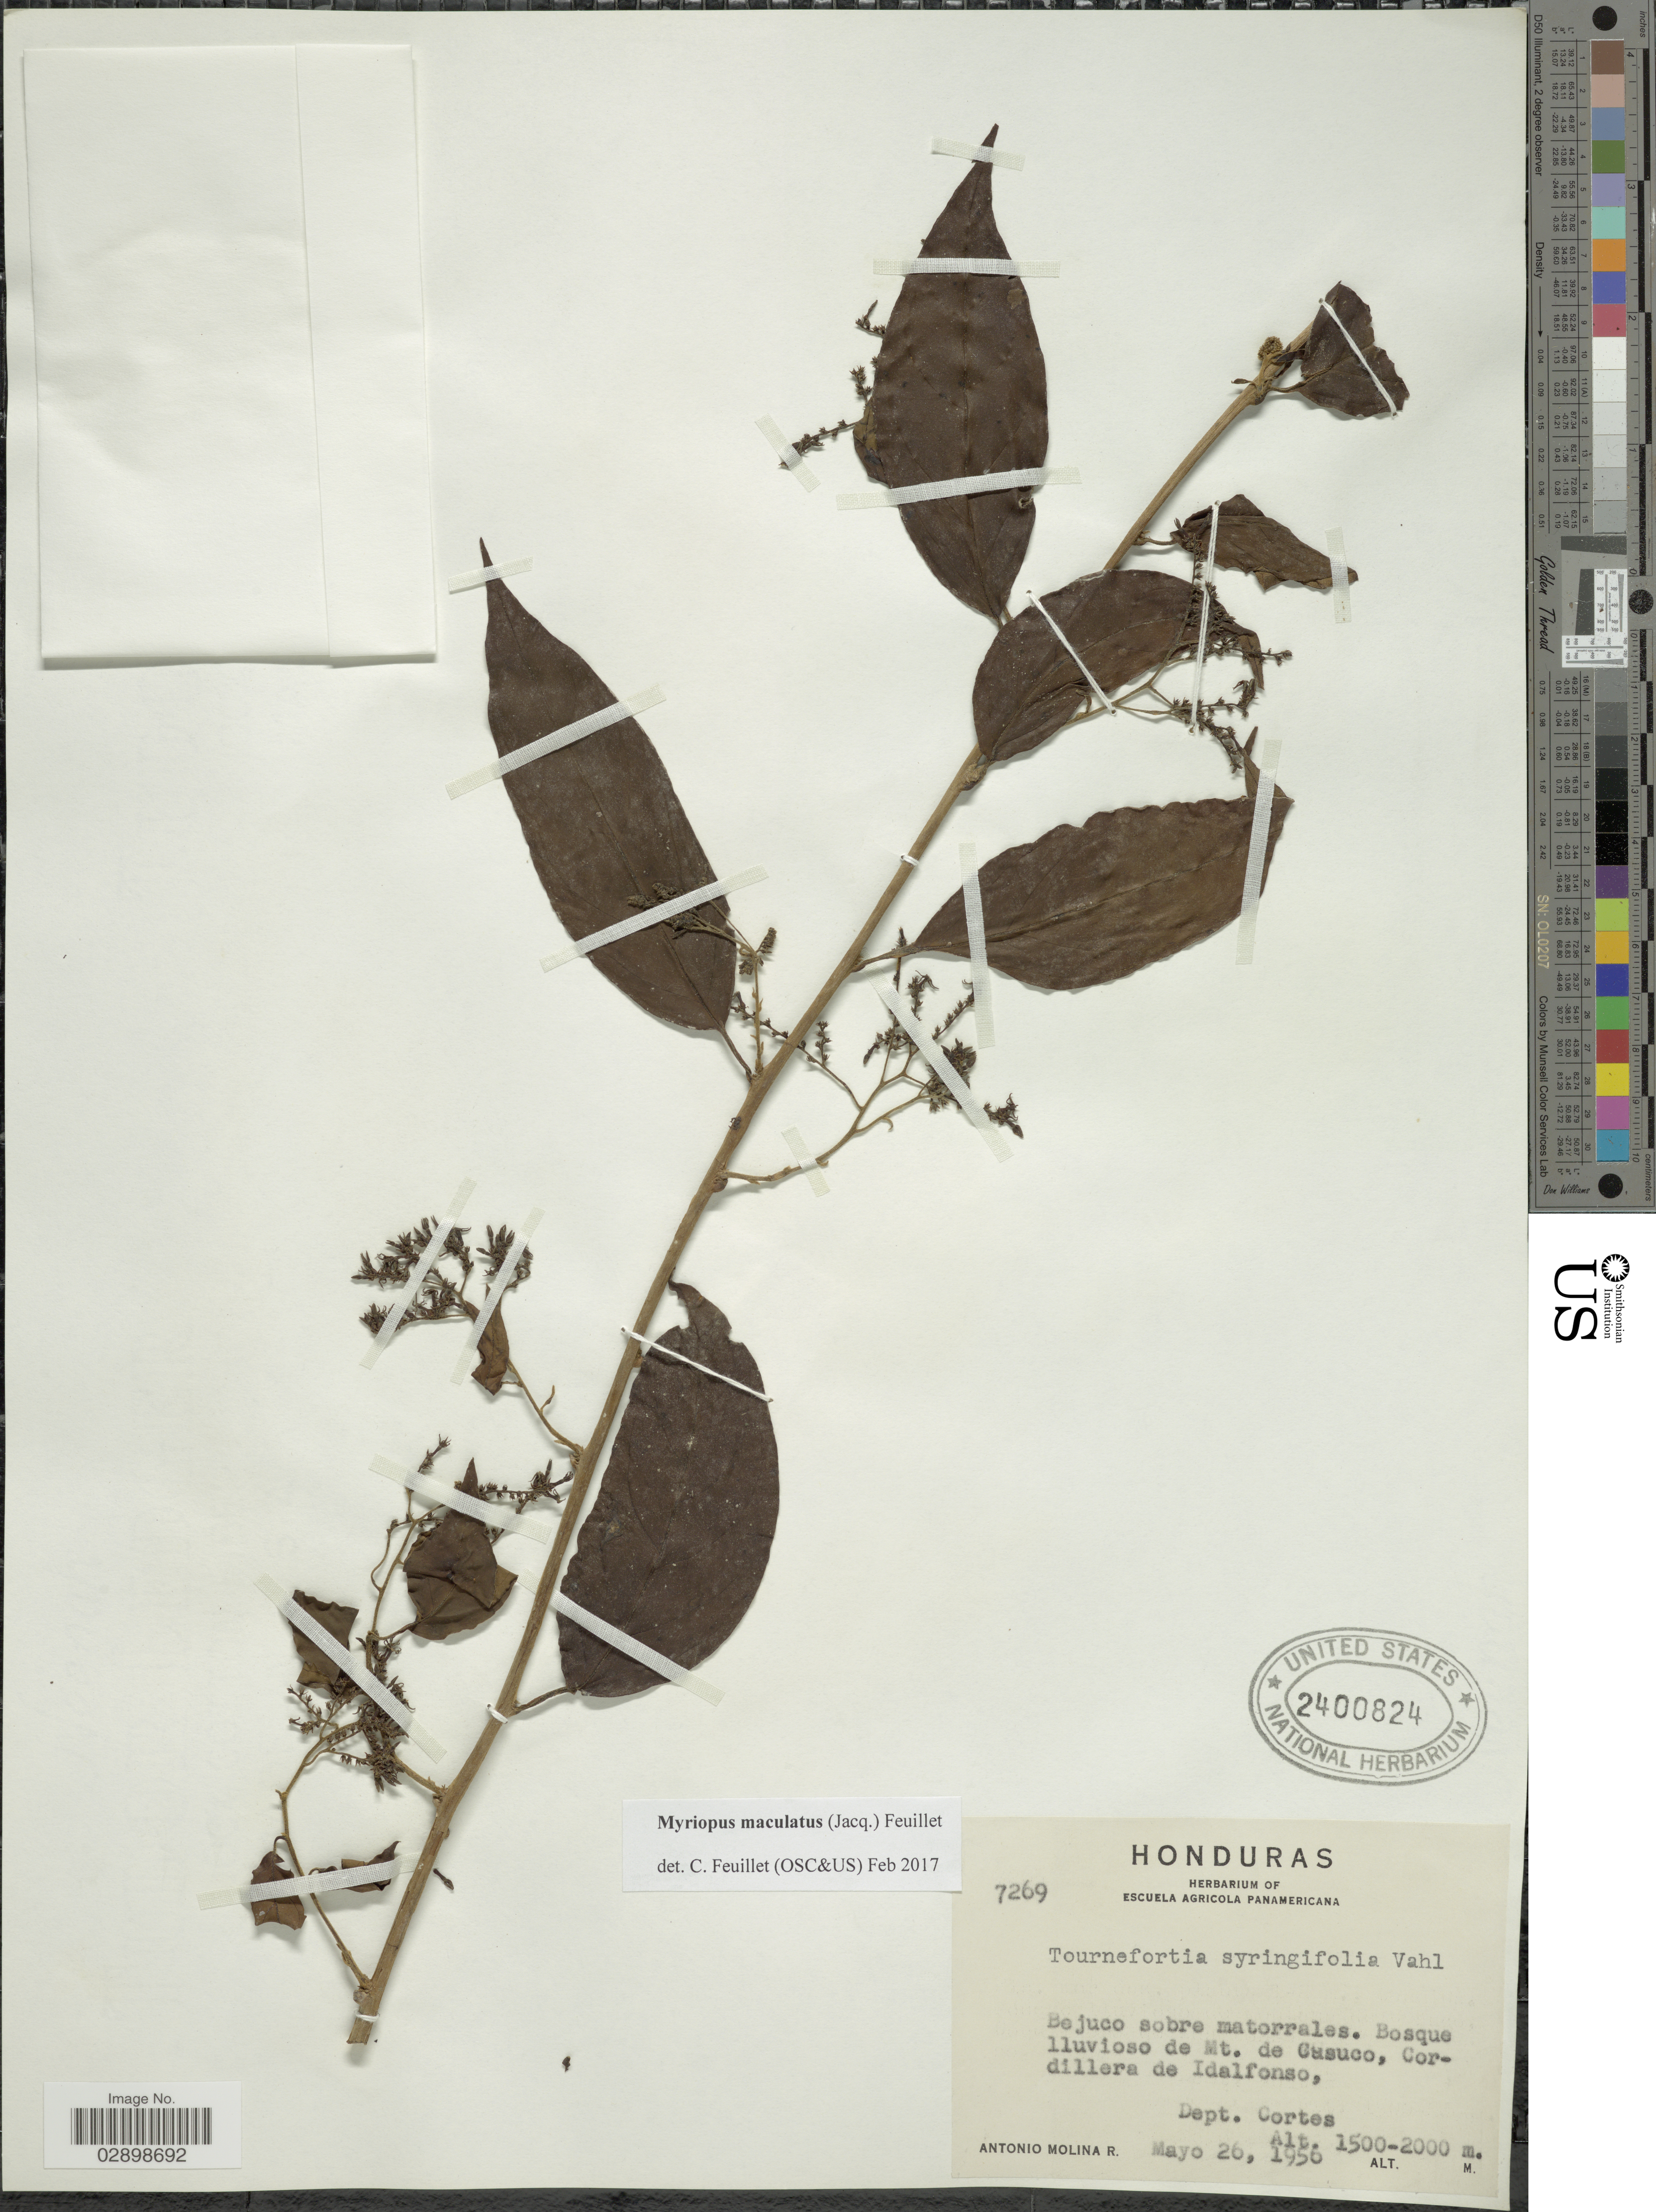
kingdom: Plantae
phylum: Tracheophyta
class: Magnoliopsida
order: Boraginales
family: Heliotropiaceae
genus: Myriopus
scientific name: Myriopus maculatus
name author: (Jacq.) Feuillet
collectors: A. Molina R.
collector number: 7269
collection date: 1956-05-26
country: Honduras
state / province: Cortés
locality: Bosque lluvioso de Mt. de Casuco, Cordillera de Idalfonso, Dept. Cortes.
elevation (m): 1500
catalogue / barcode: US 2400824